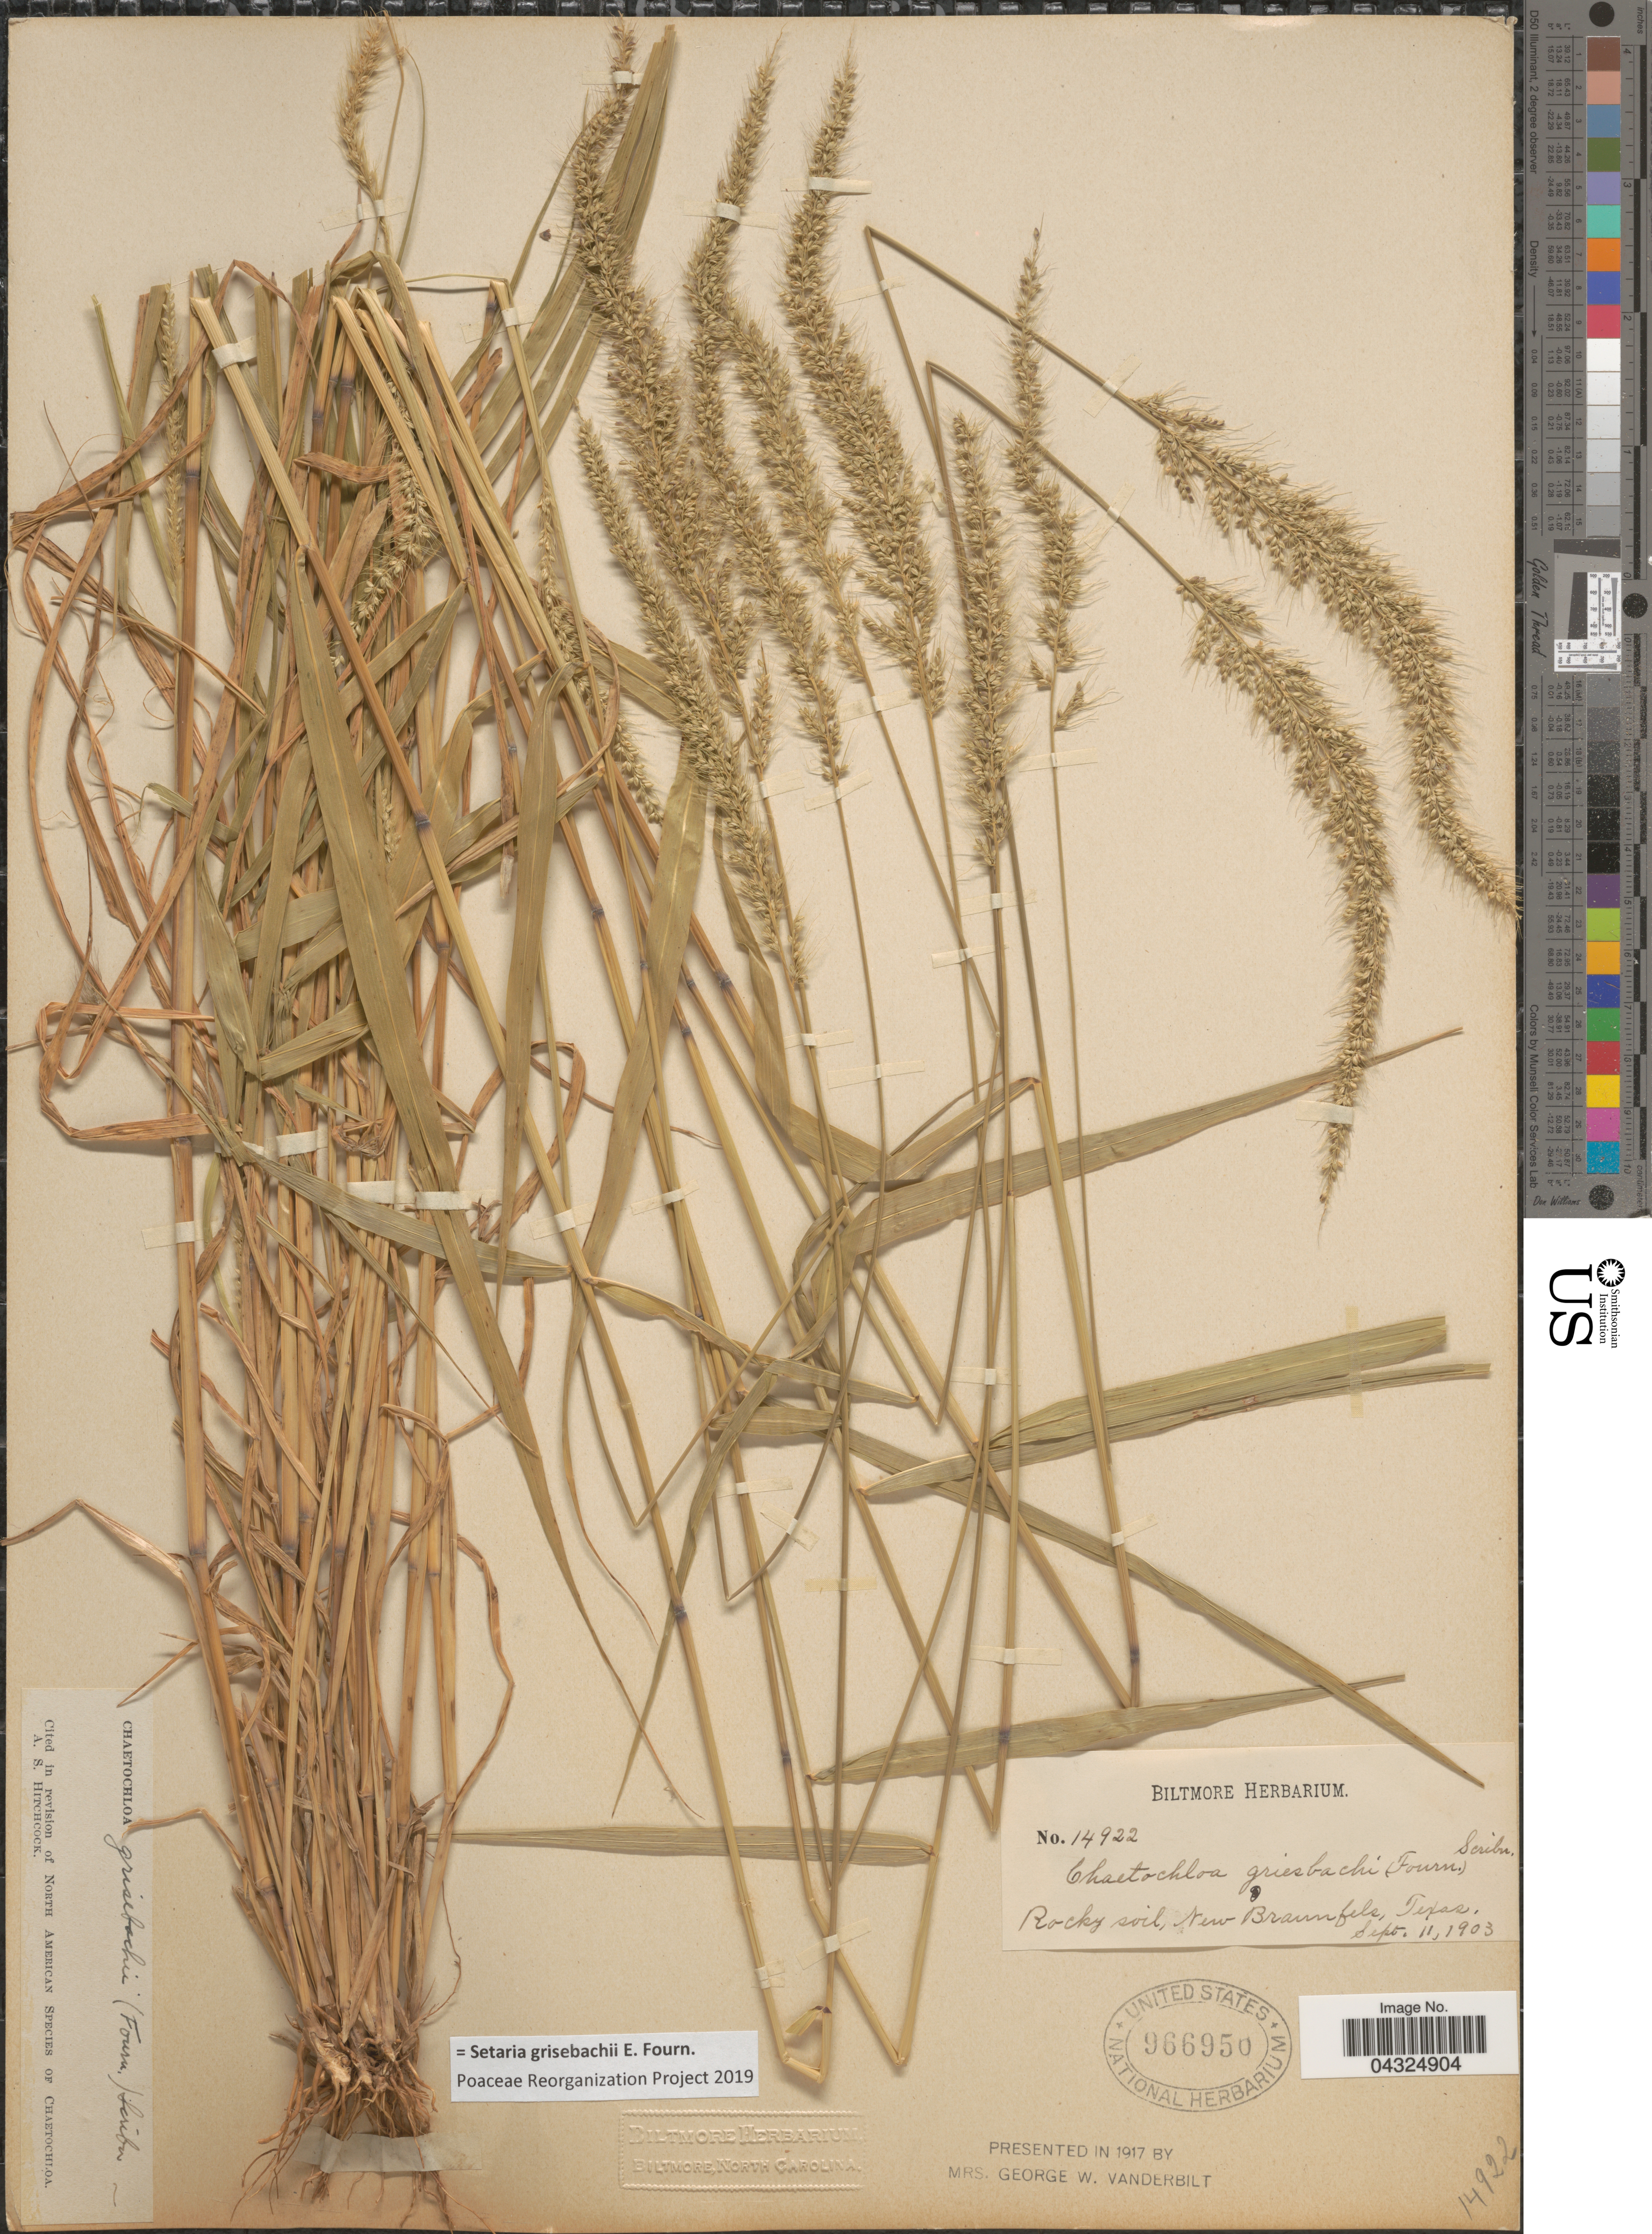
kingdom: Plantae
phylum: Tracheophyta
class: Liliopsida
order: Poales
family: Poaceae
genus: Setaria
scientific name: Setaria grisebachii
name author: E. Fourn.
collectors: ex herb. Biltmore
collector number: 14922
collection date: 1903-09-11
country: United States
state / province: Texas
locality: Rocky soil, New Braunsfels.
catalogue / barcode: US 966950